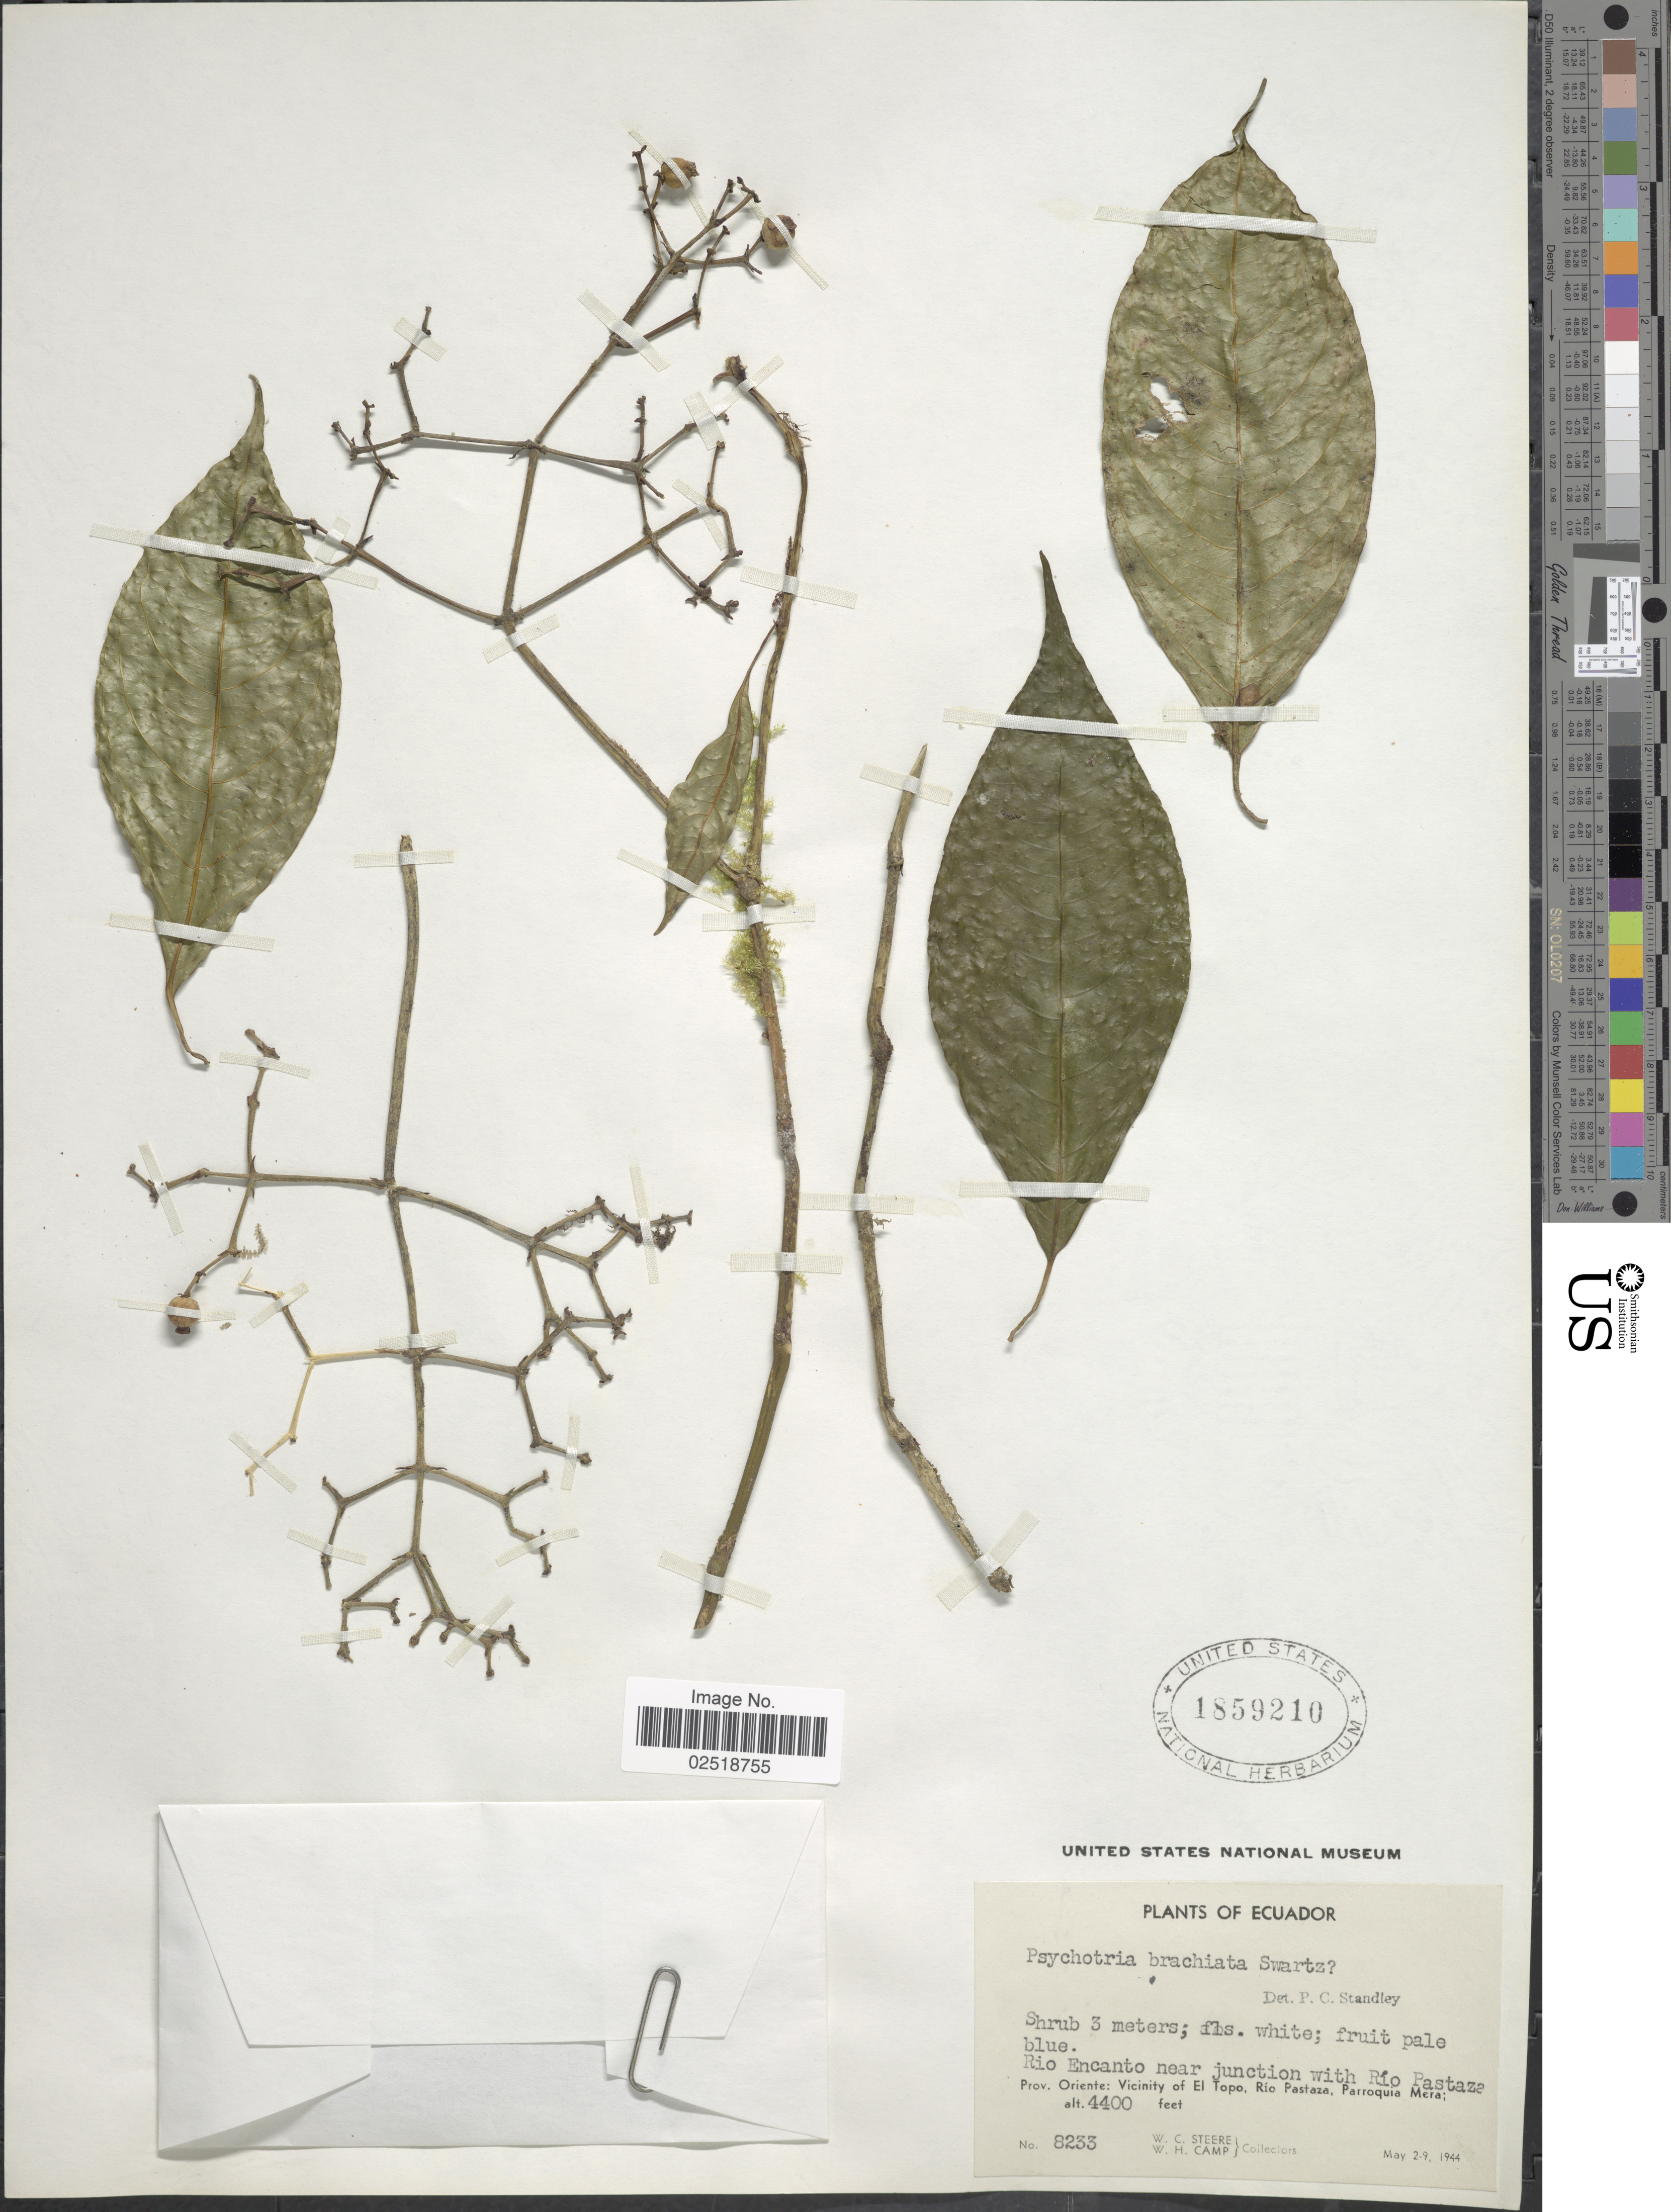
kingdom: Plantae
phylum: Tracheophyta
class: Magnoliopsida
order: Gentianales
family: Rubiaceae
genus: Psychotria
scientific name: Psychotria caerulea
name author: Ruiz & Pav.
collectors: W. C. Steere & W. H. Camp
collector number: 8233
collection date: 1944-05-02/1944-05-09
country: Ecuador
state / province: Pastaza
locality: Rio Encanto near junction with Río Pastaza, Prov. Oriente: Vicinity of El Topo, Río Pastaza, Parroquia Mera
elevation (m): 1341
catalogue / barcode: US 1859210